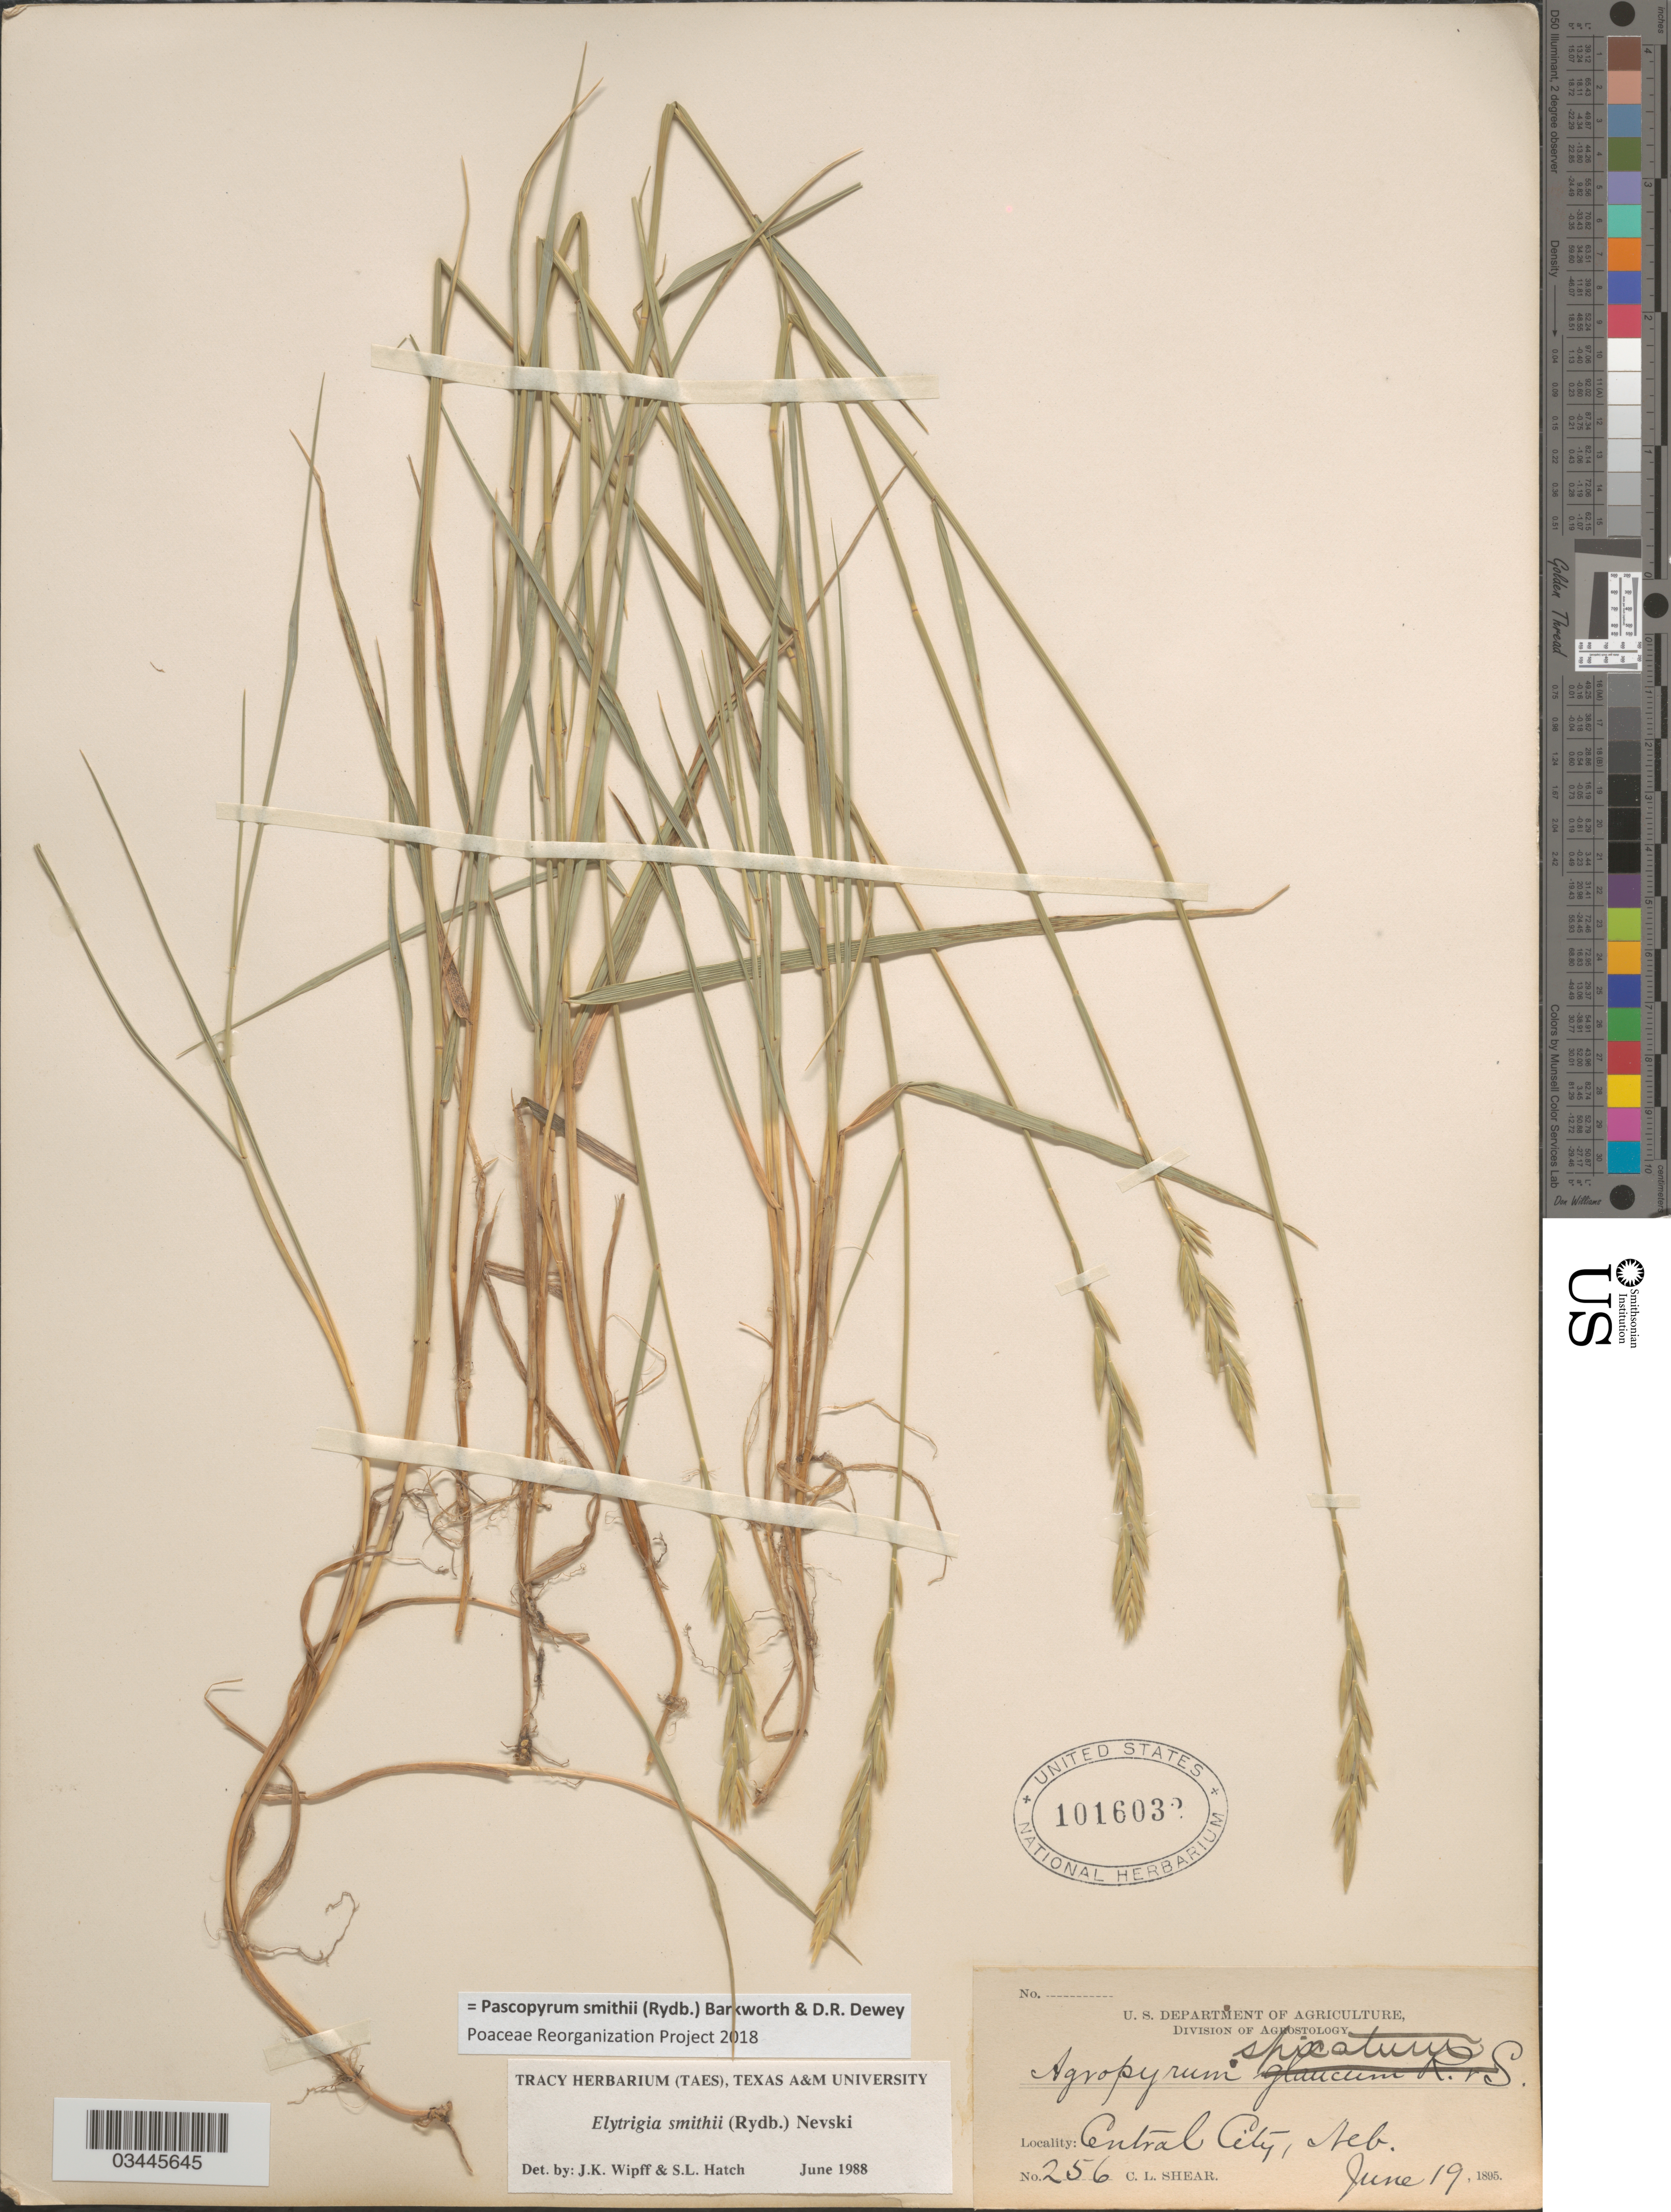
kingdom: Plantae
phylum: Tracheophyta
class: Liliopsida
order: Poales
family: Poaceae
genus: Pascopyrum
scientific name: Pascopyrum smithii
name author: (Rydb.) Barkworth & Dewey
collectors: C. L. Shear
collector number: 256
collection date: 1895-06-19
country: United States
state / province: Nebraska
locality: Central City.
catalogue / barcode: US 1016032